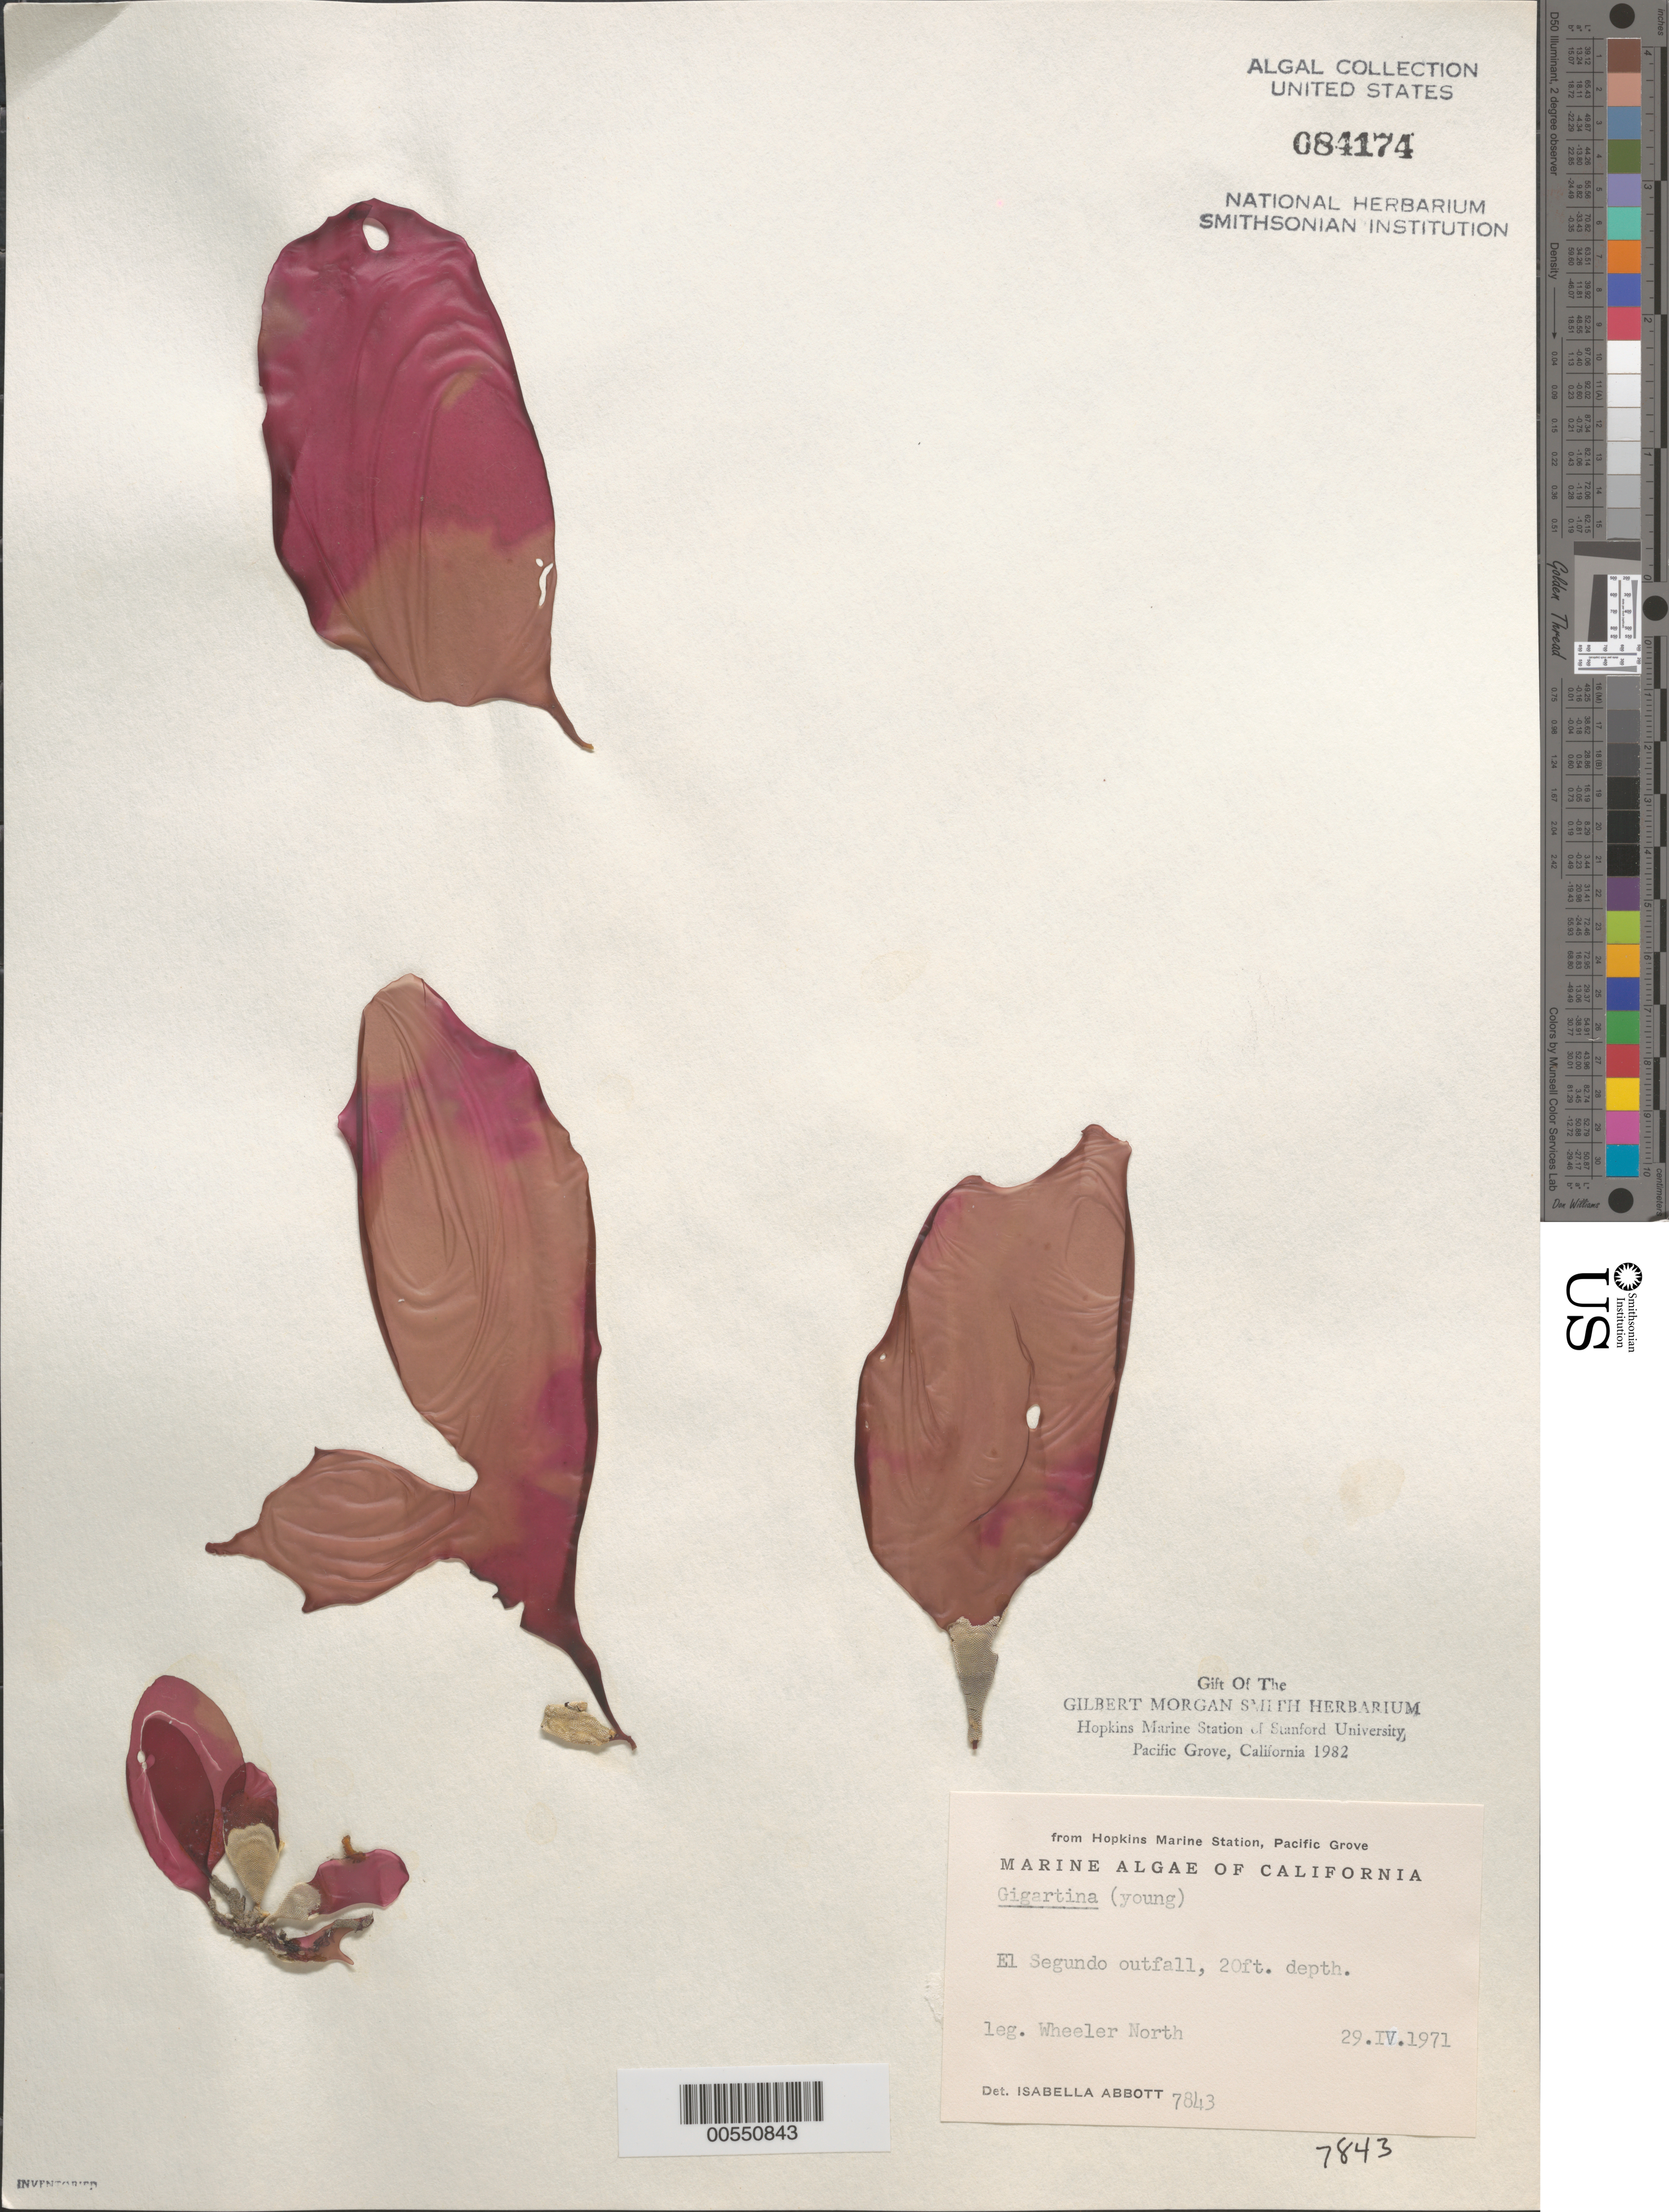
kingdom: Plantae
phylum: Rhodophyta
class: Florideophyceae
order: Gigartinales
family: Gigartinaceae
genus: Gigartina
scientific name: Gigartina sp.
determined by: Abbott, Isabella A.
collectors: W. North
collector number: IAA 7843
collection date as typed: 29 Apr 1971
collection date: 1971-04-29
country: United States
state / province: California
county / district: Los Angeles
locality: El Segundo outfall, Santa Monica Bay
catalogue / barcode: US 84174